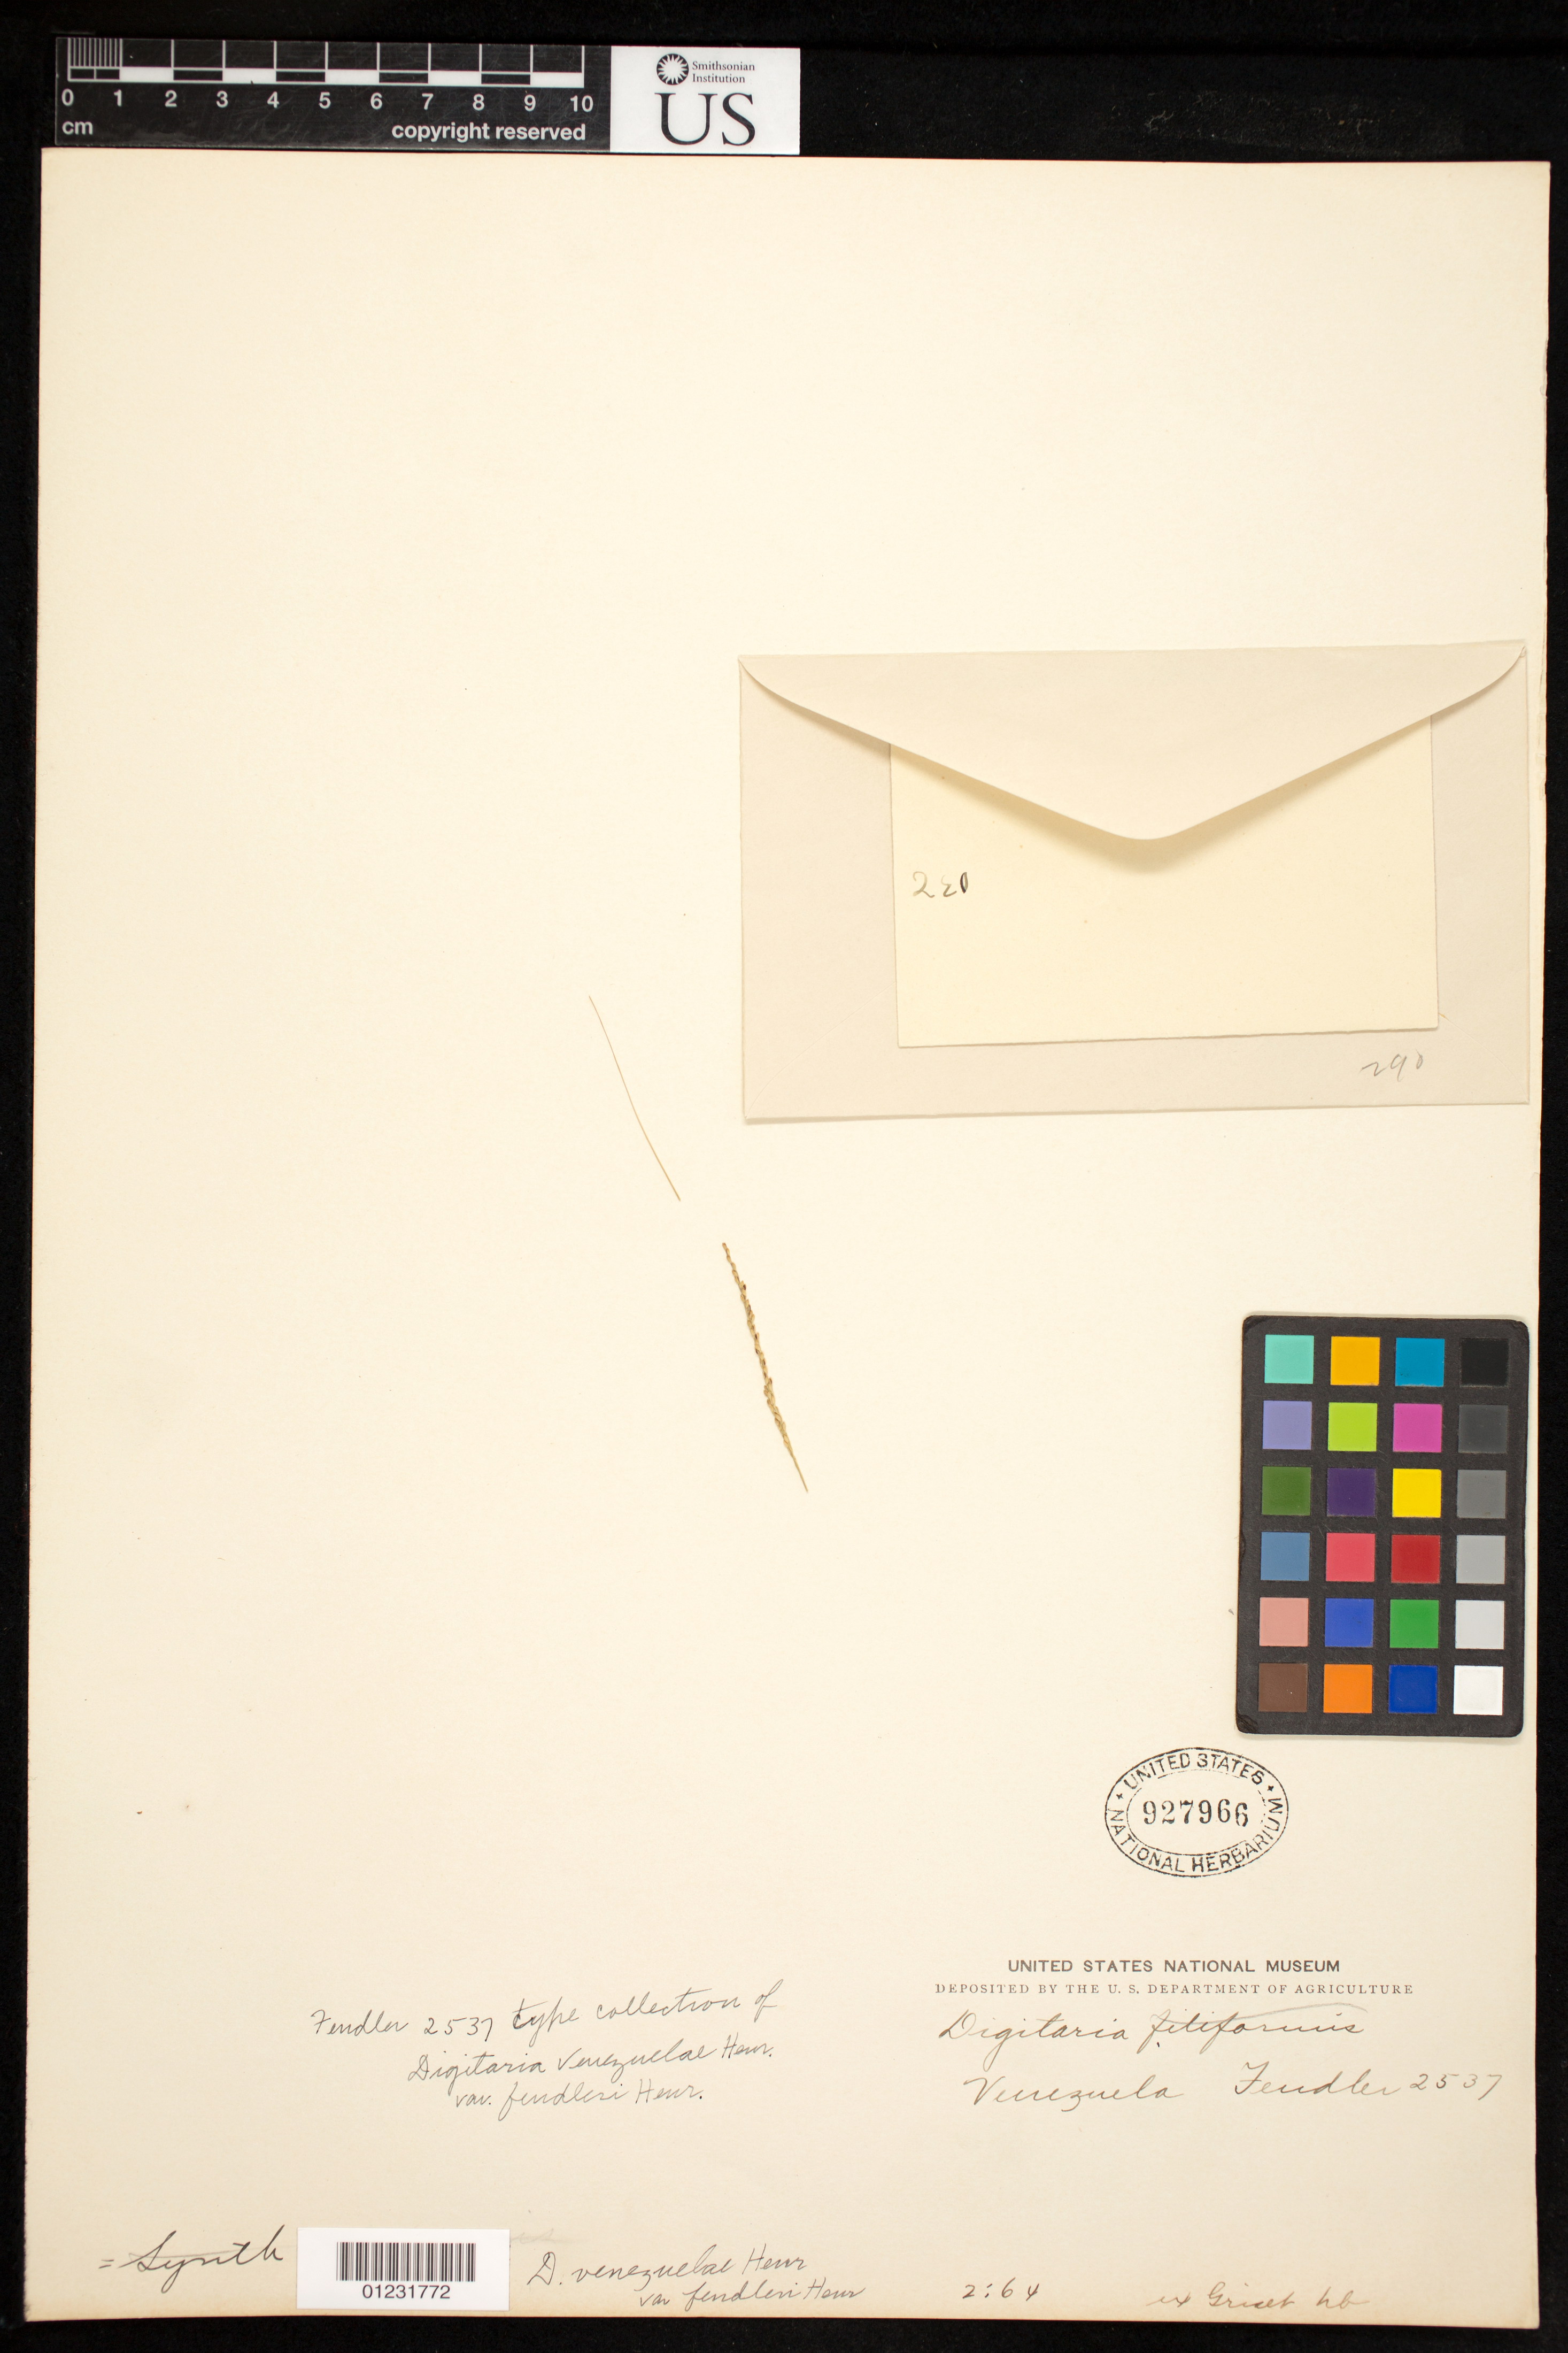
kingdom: Plantae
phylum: Tracheophyta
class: Liliopsida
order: Poales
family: Poaceae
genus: Digitaria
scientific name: Digitaria venezuelae var. fendleri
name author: Henr.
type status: Isotype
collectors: A. Fendler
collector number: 2537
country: Venezuela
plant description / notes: Fragmentary material of type specimen ex Griseb. herb.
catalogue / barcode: US 927966